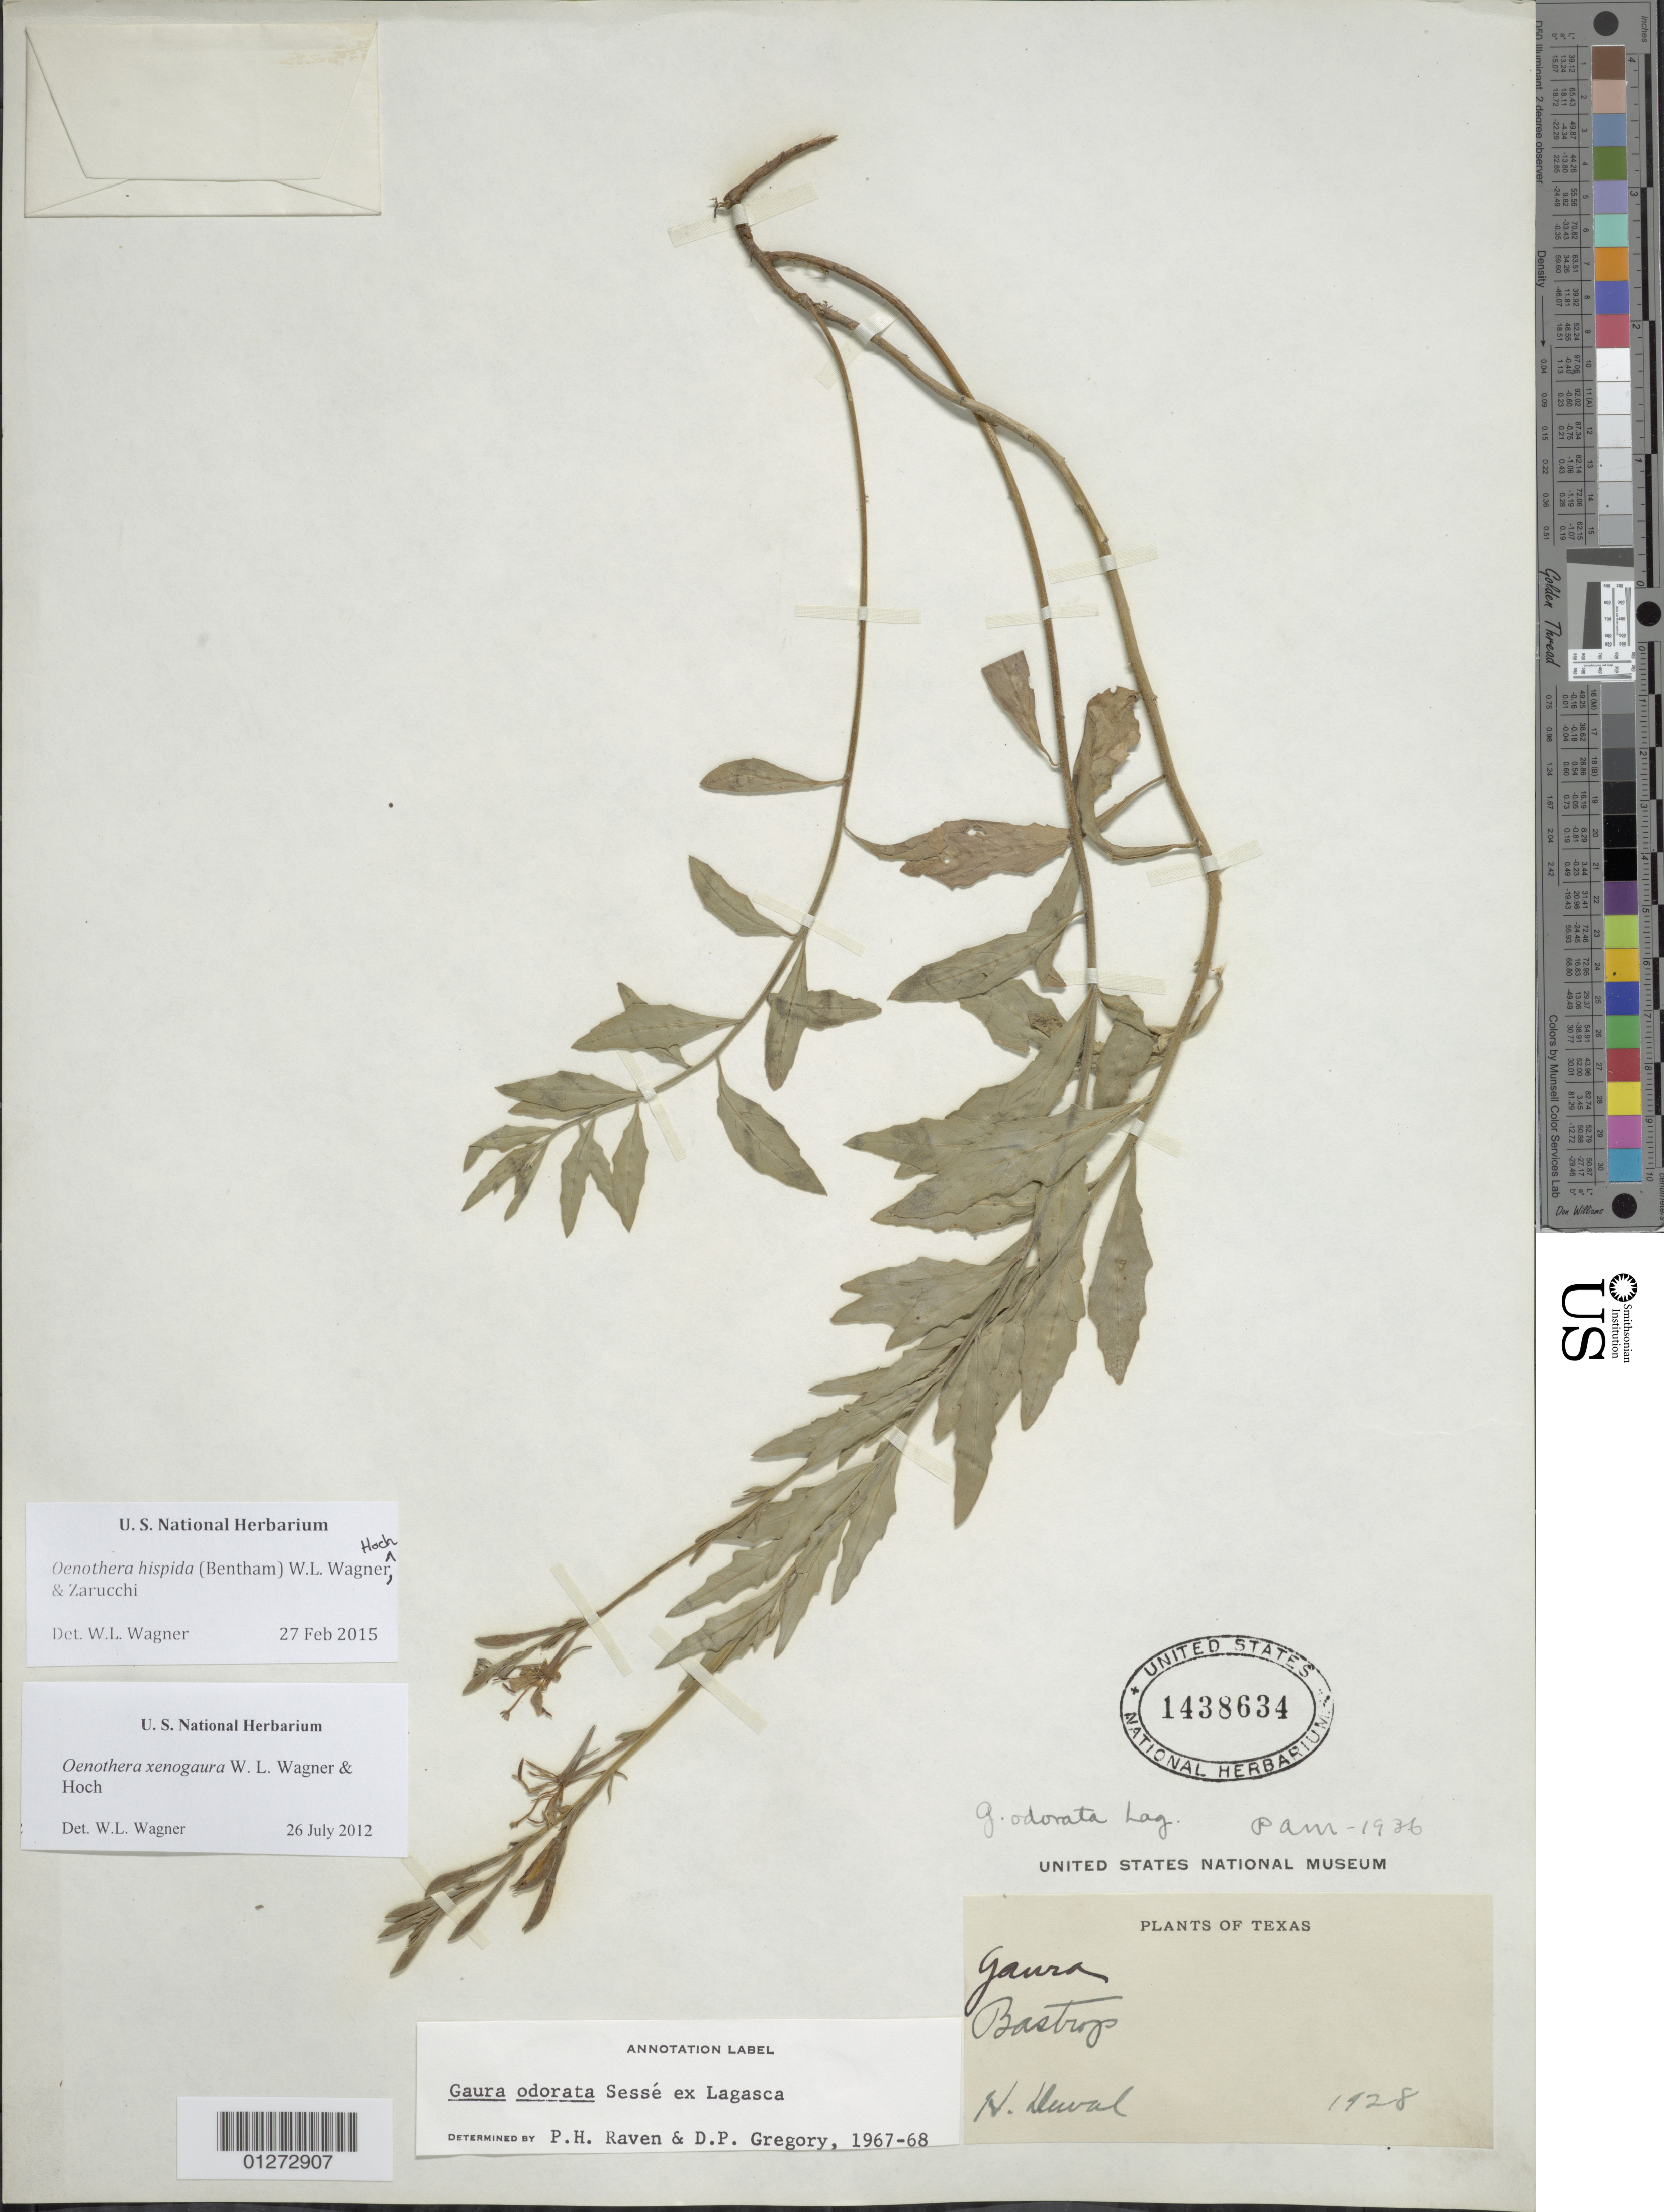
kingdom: Plantae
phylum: Tracheophyta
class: Magnoliopsida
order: Myrtales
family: Onagraceae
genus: Oenothera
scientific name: Oenothera hispida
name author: (Benth.) W.L. Wagner et al.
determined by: Wagner, W. L., (BOT), Smithsonian Institution - National Museum of Natural History (UNITED STATES)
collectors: H. Duval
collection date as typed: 1928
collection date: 1928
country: United States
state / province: Texas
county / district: Bastrop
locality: Bastrop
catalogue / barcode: US 1438643